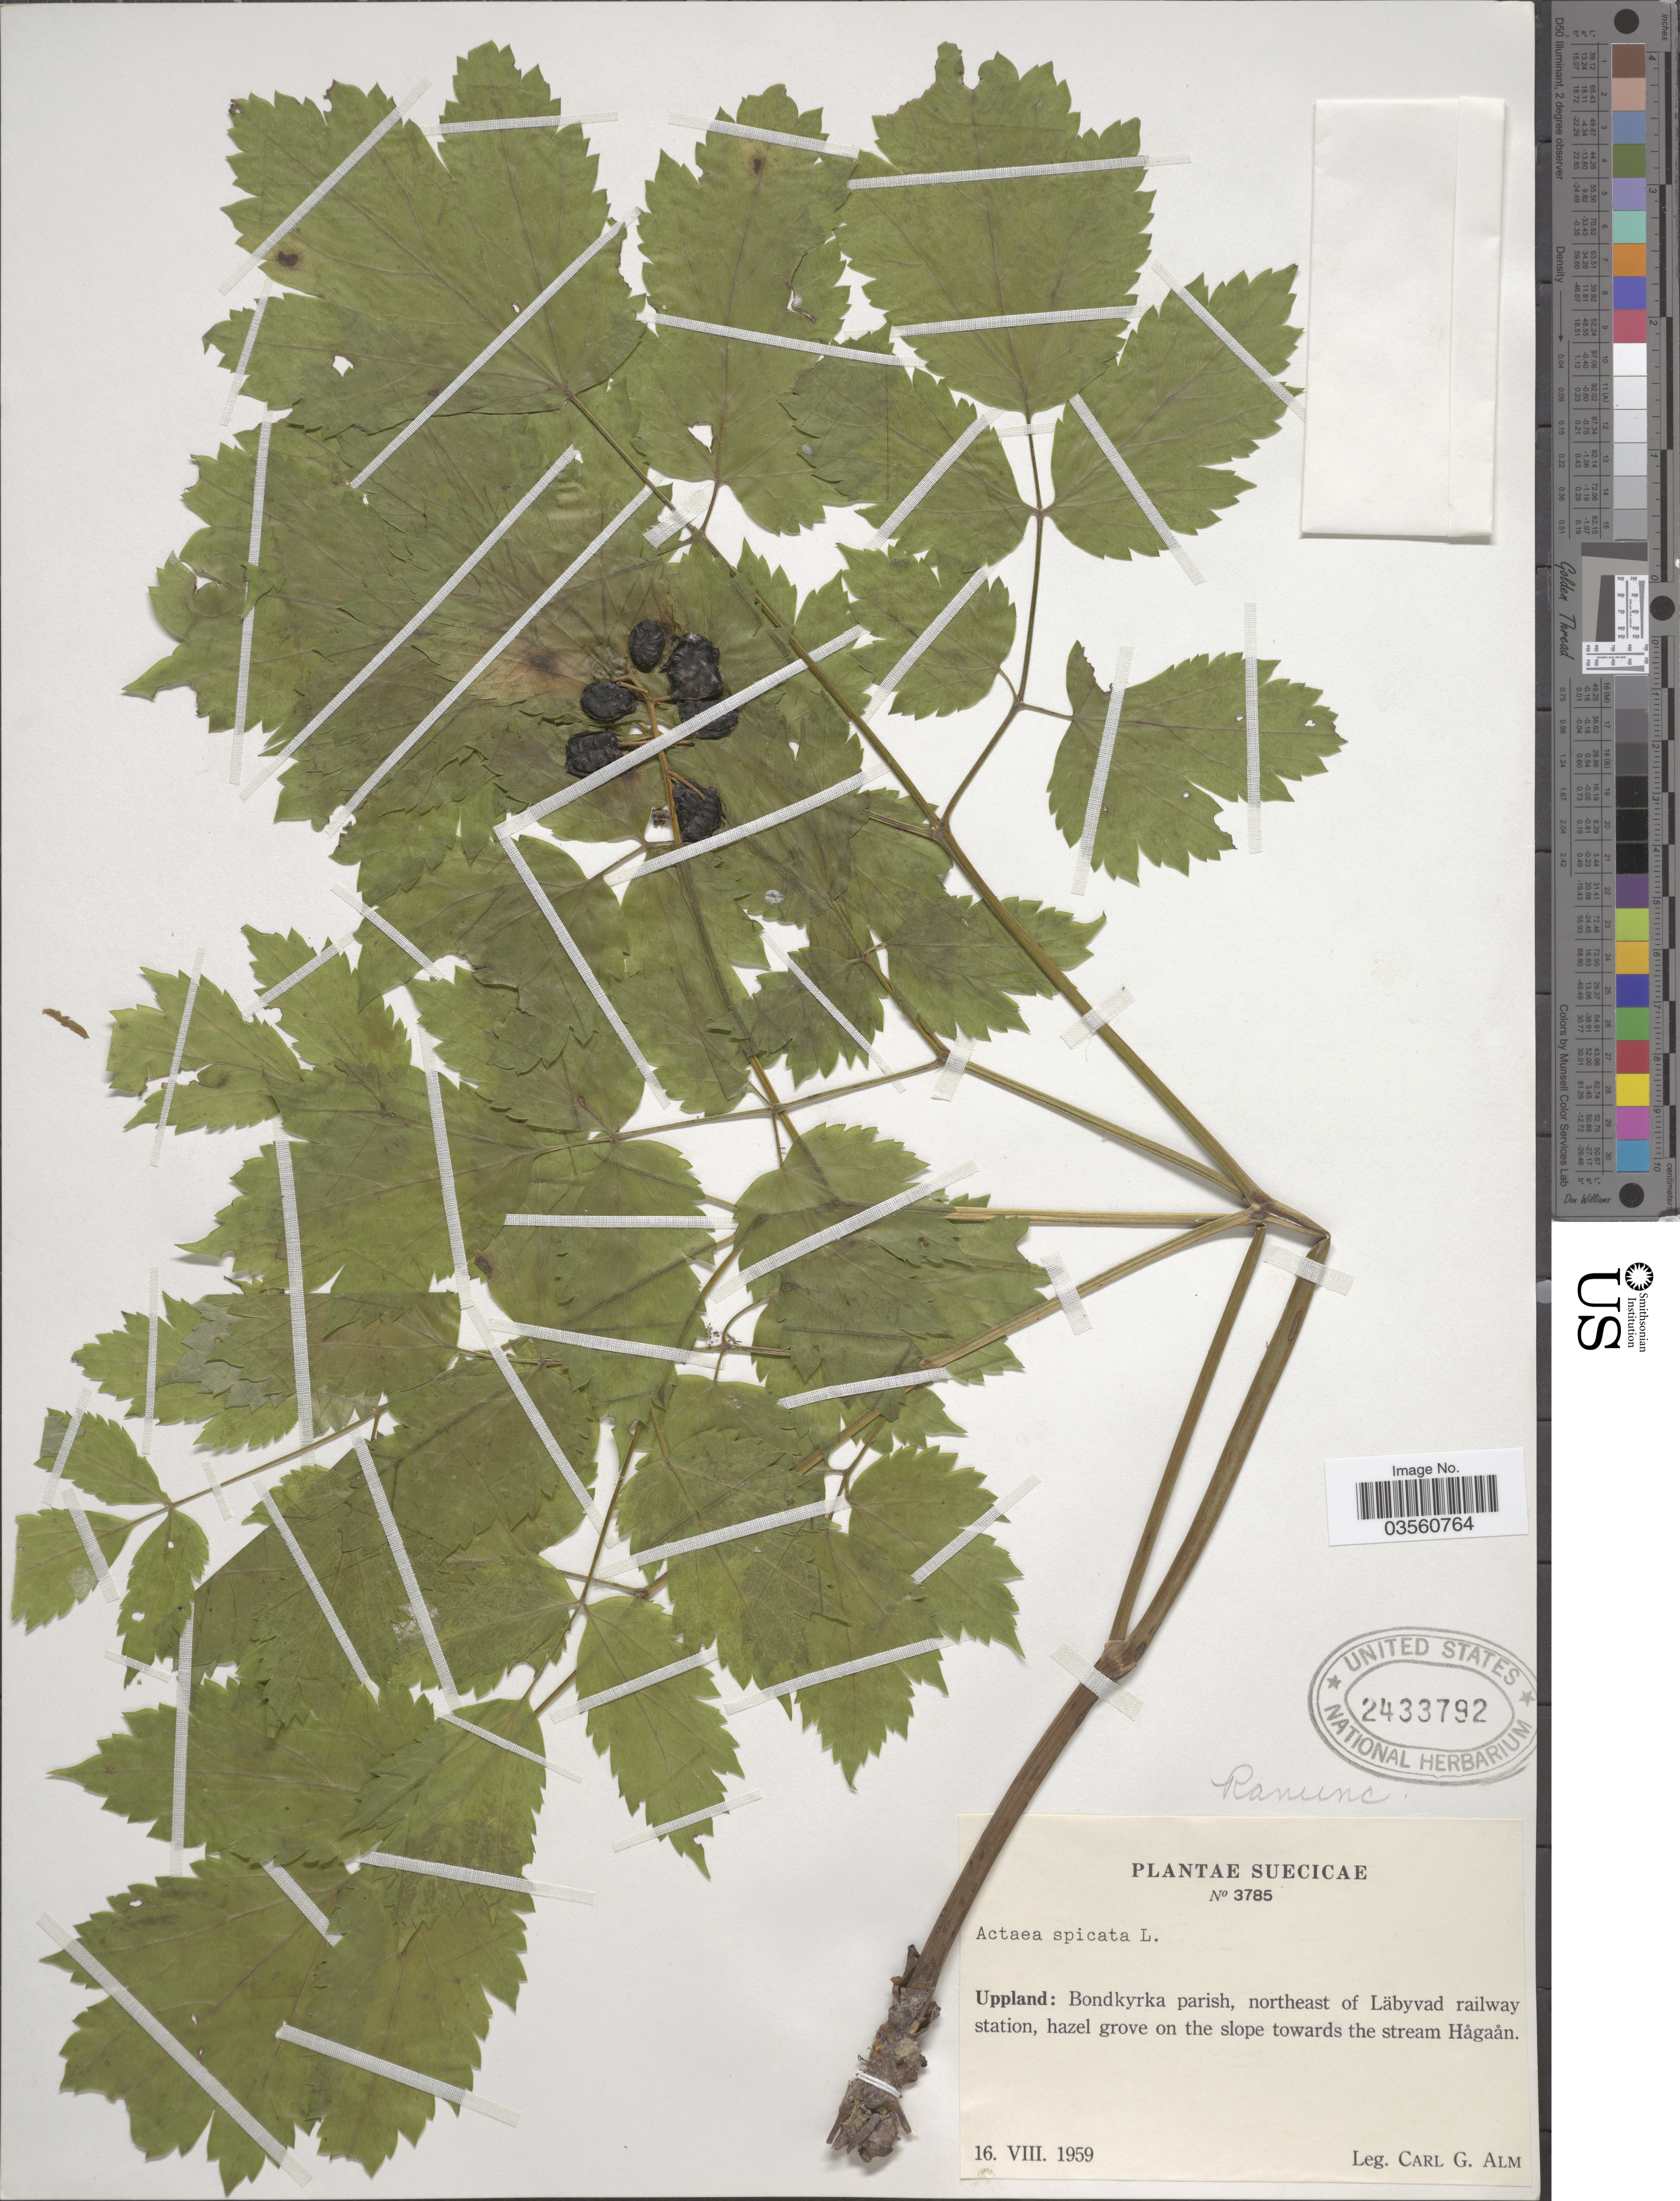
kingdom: Plantae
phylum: Tracheophyta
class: Magnoliopsida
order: Ranunculales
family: Ranunculaceae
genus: Actaea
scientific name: Actaea spicata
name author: L.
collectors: C. G. Alm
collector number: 3785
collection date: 1959-08-16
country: Sweden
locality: Suecicae. Uppland: Bondkyrka parish, northeast of Läbyvad railway station, hazel grove on the slope towards the stream Hågaån.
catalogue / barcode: US 2433792